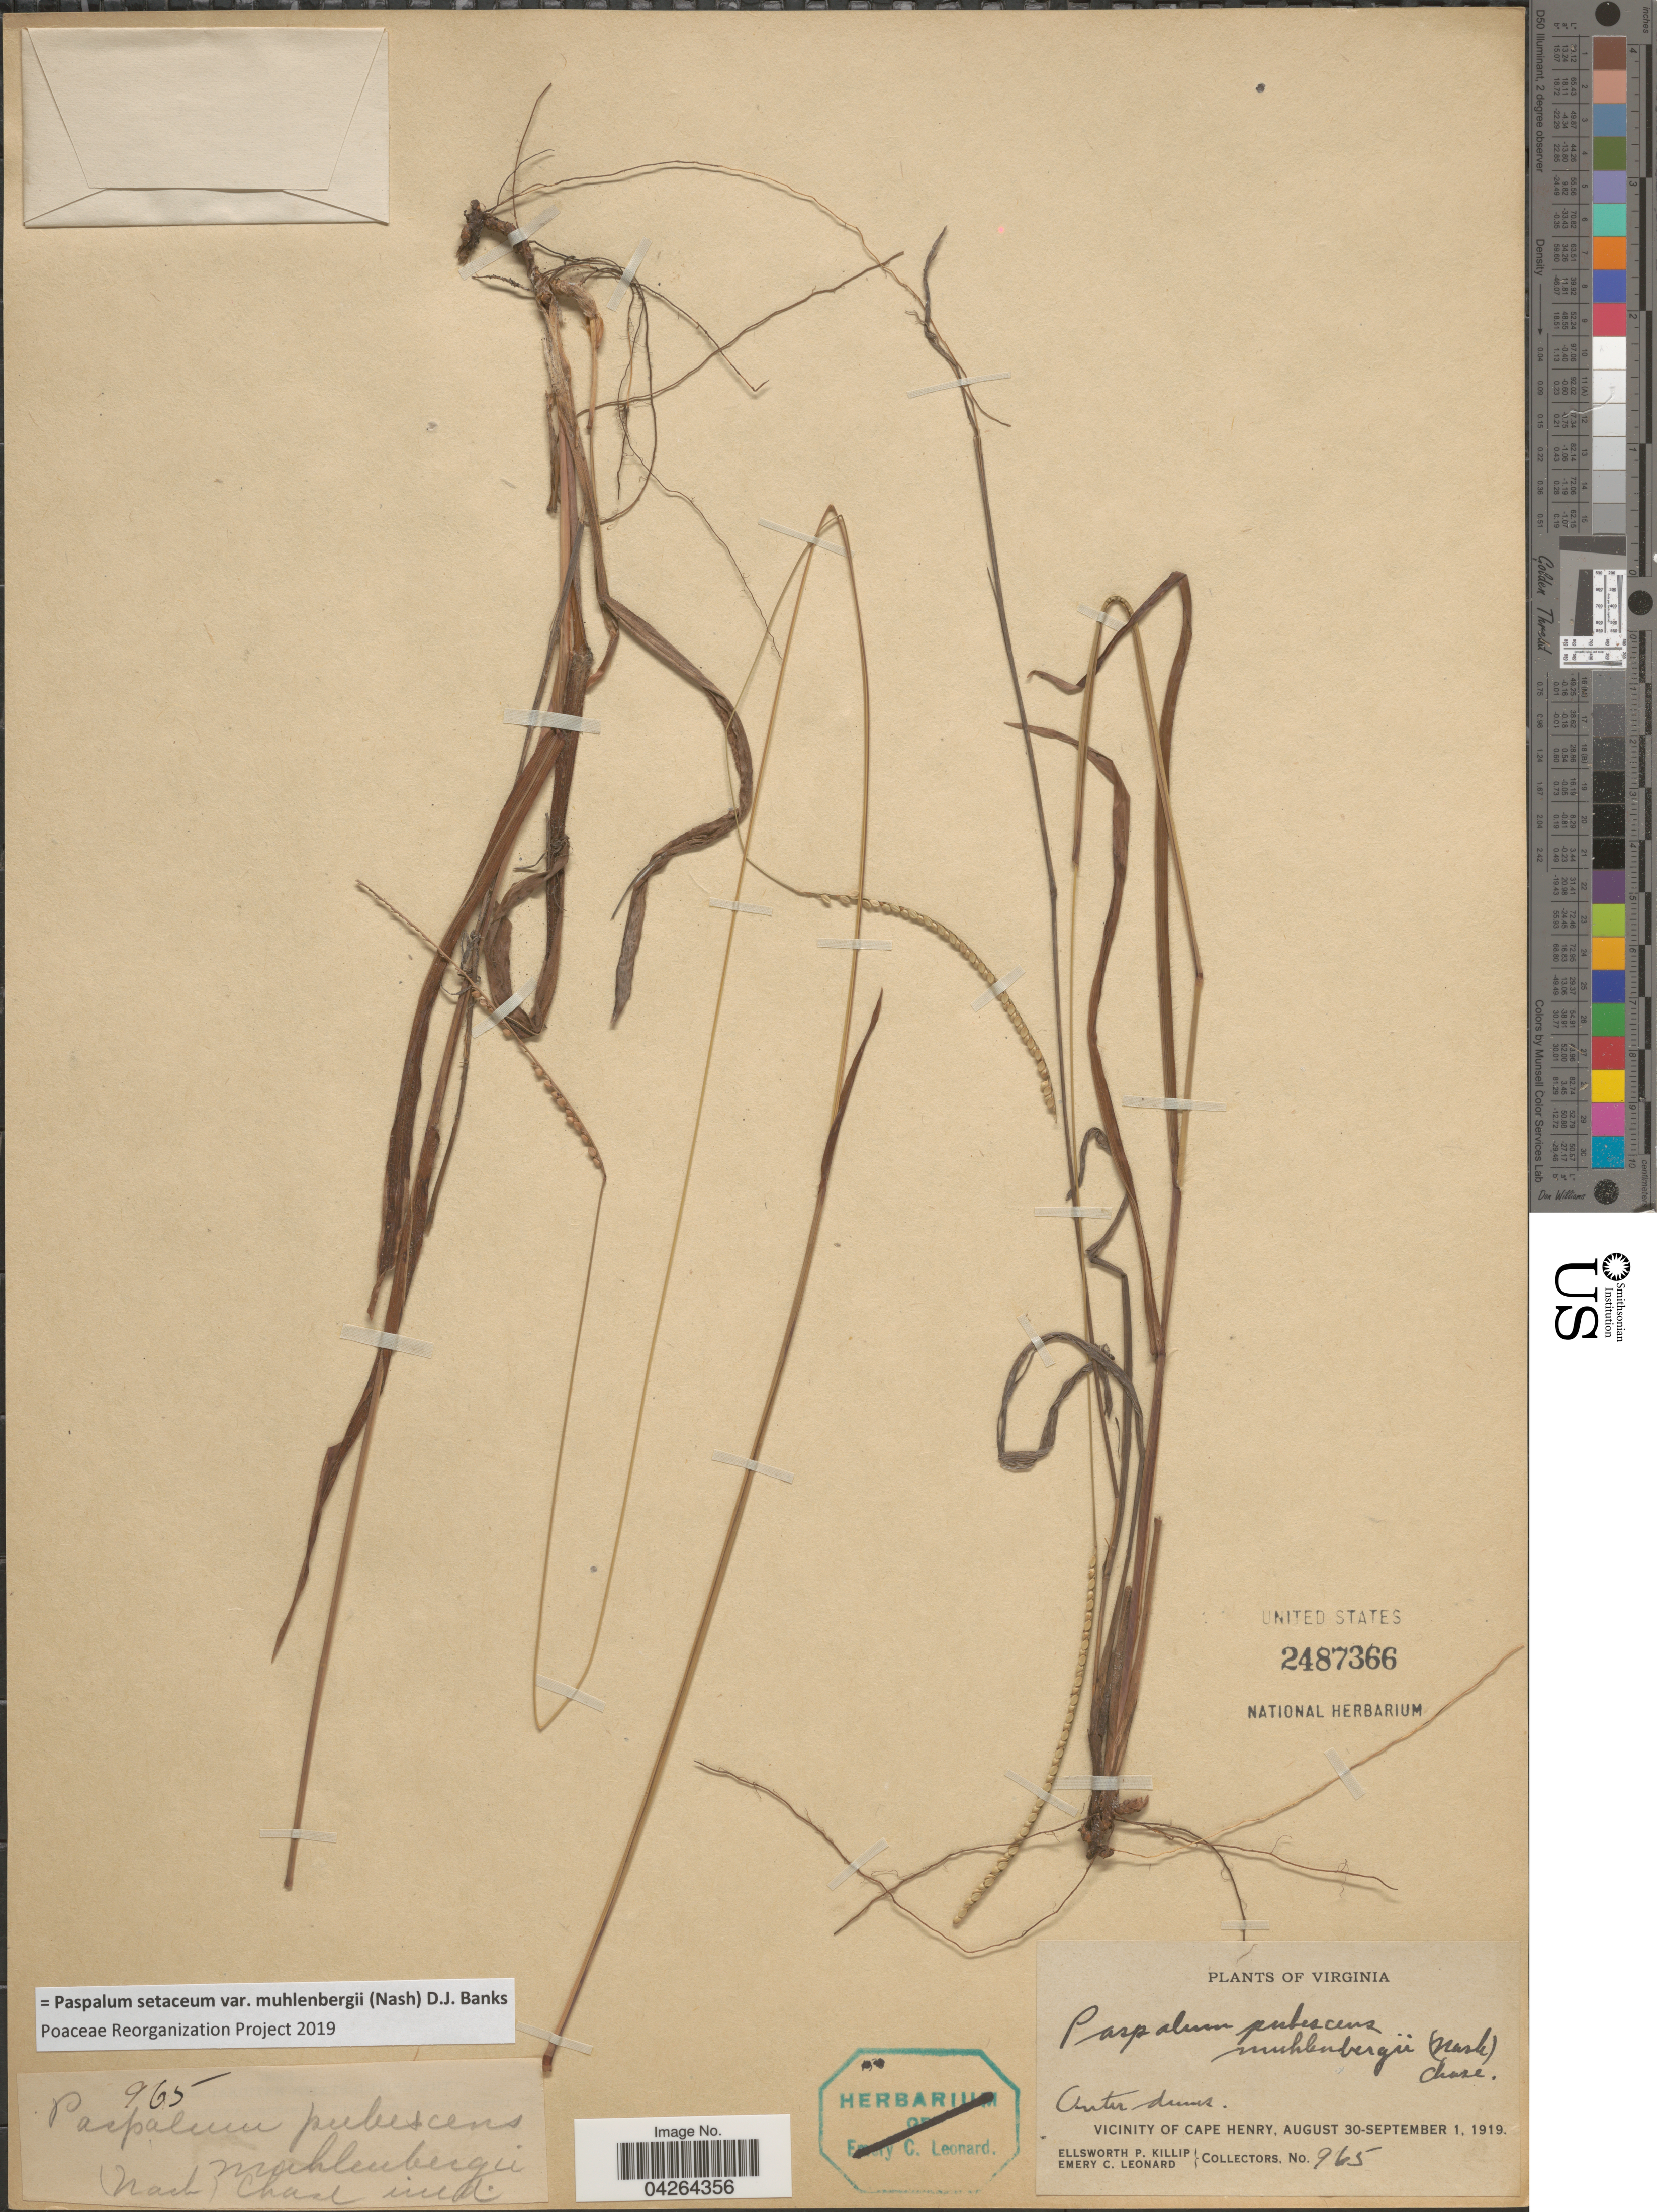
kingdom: Plantae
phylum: Tracheophyta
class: Liliopsida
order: Poales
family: Poaceae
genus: Paspalum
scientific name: Paspalum setaceum var. muhlenbergii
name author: (Nash) D.J. Banks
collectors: E. P. Killip & E. C. Leonard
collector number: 965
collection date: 1919-08-30/1919-09-01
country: United States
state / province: Virginia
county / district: City of Virginia Beach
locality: Vicinity of Cape Henry.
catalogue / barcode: US 2487366